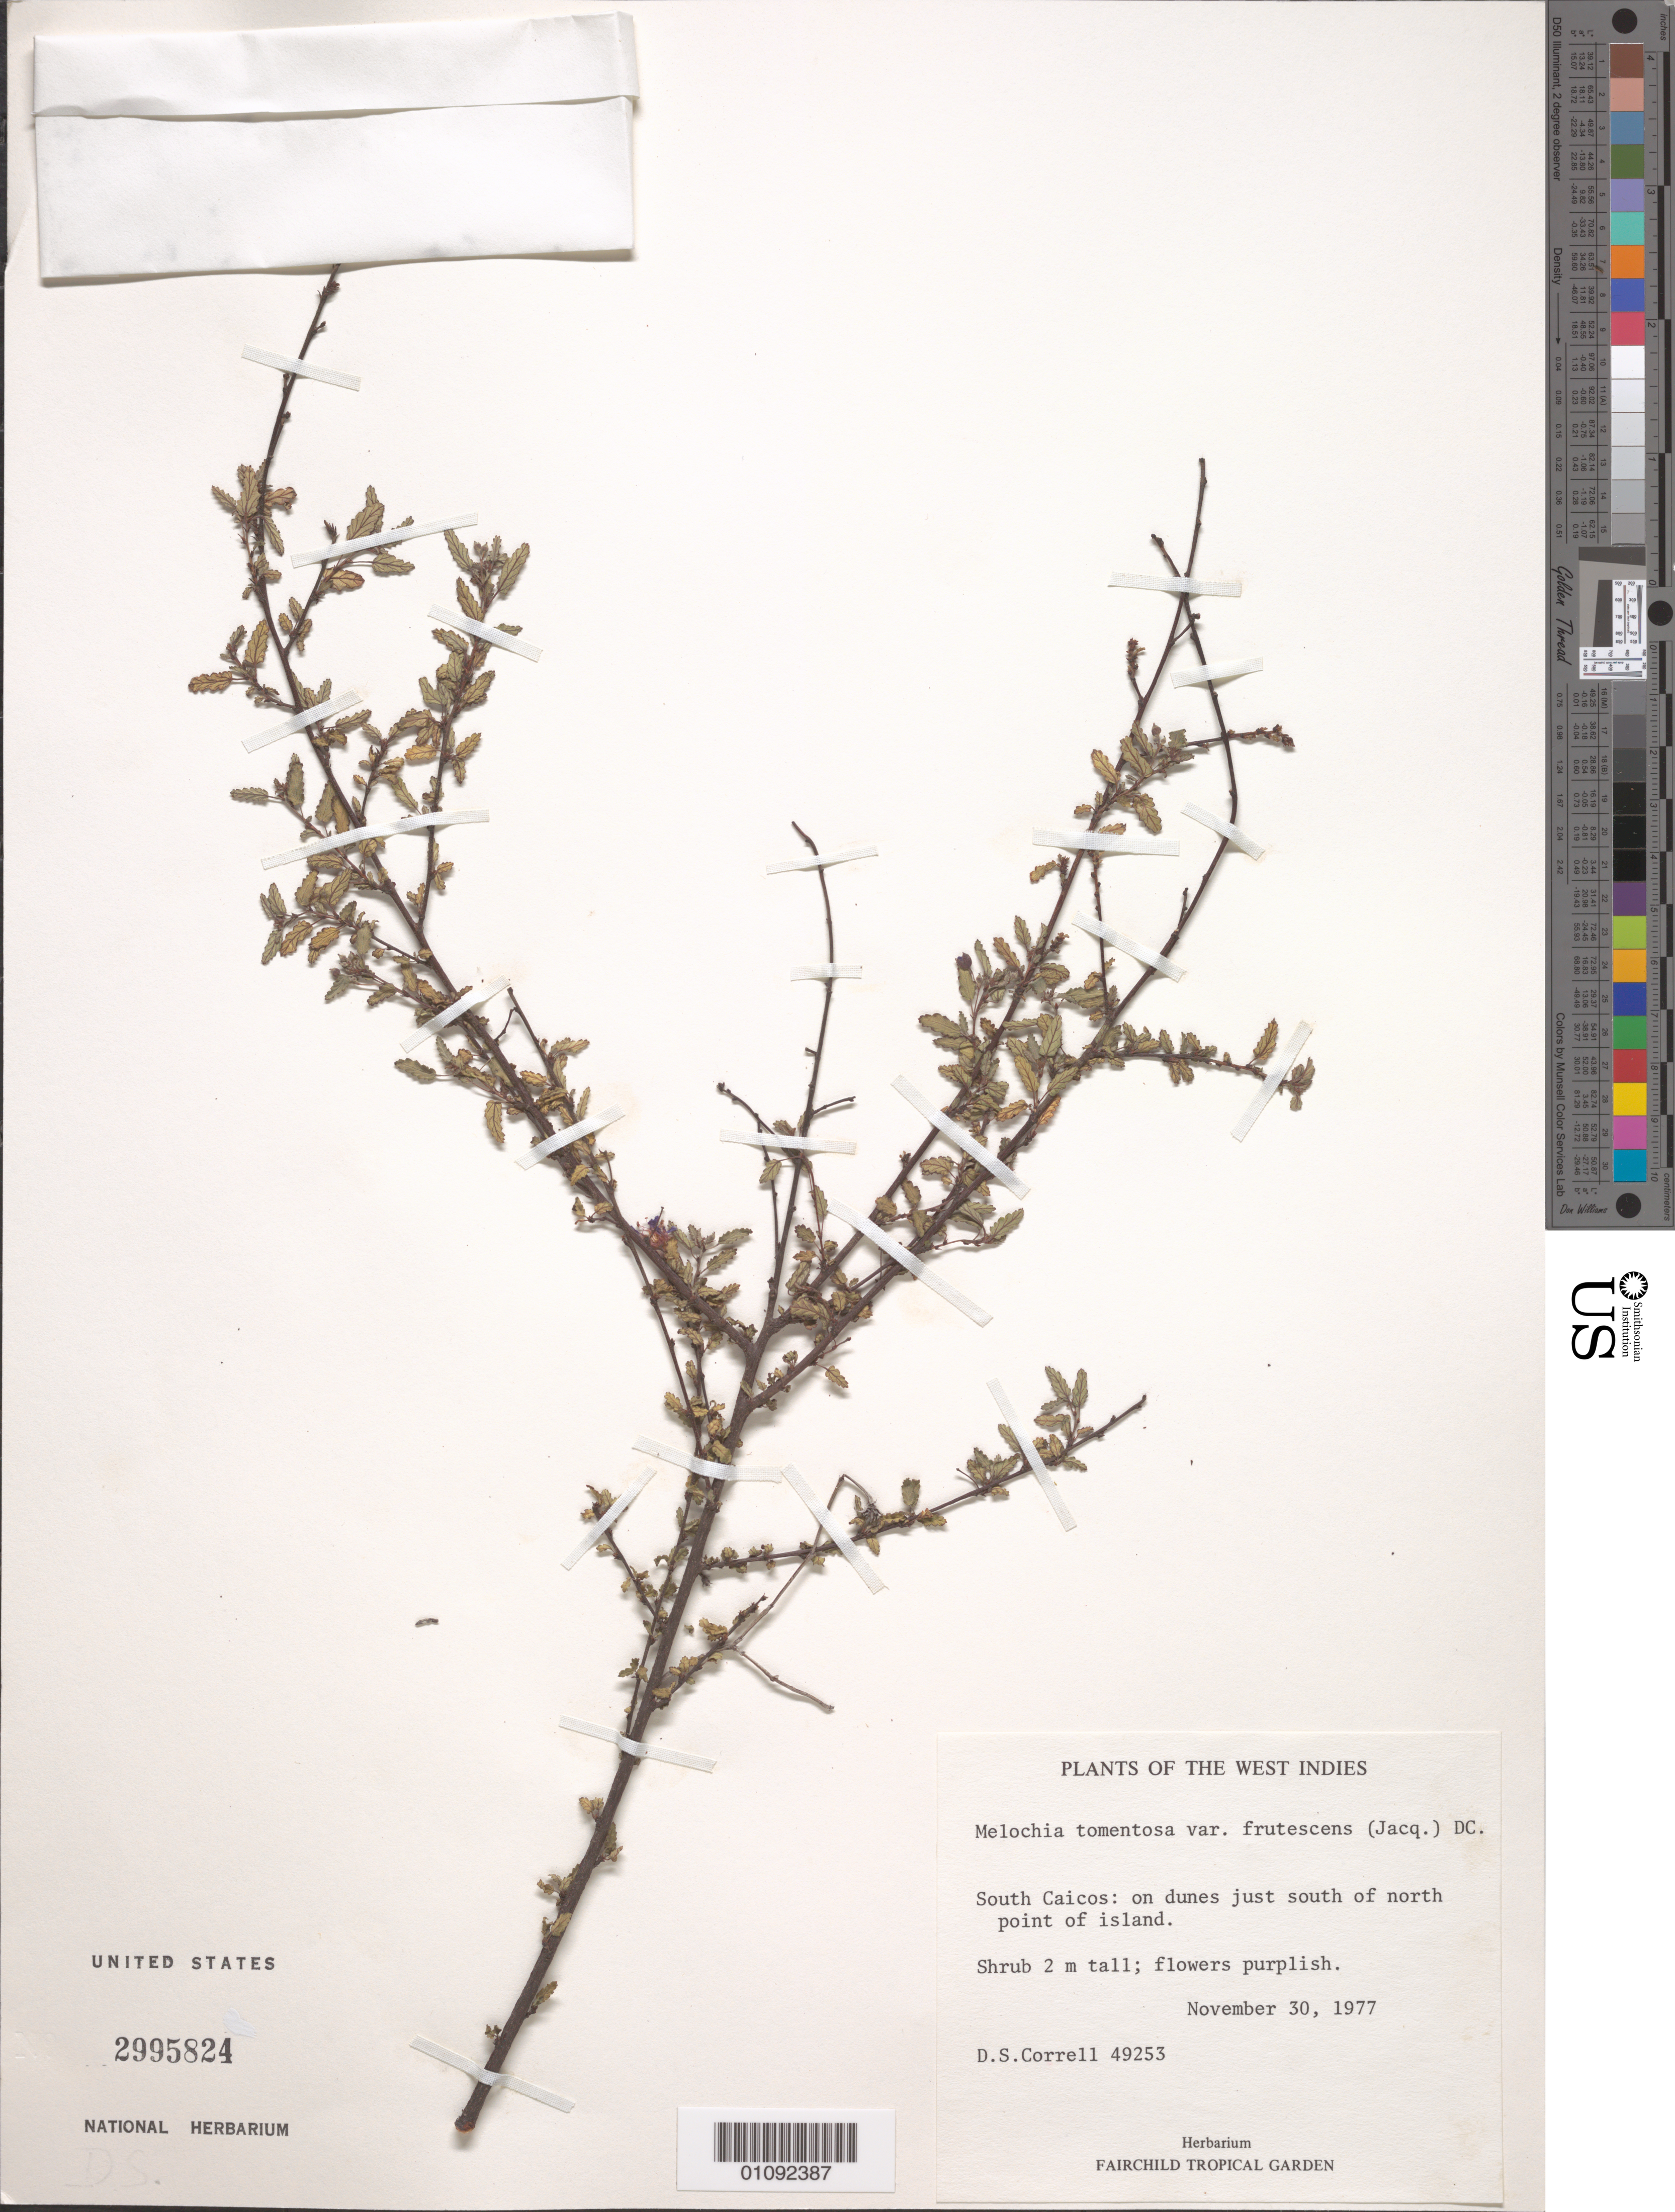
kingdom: Plantae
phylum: Tracheophyta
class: Magnoliopsida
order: Malvales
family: Malvaceae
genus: Melochia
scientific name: Melochia tomentosa var. frutescens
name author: DC.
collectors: D. S. Correll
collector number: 49253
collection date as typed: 30 Nov 1977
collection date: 1977-11-30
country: Turks and Caicos Islands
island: South Caicos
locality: On dunes just S of north point of island.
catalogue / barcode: US 2995824